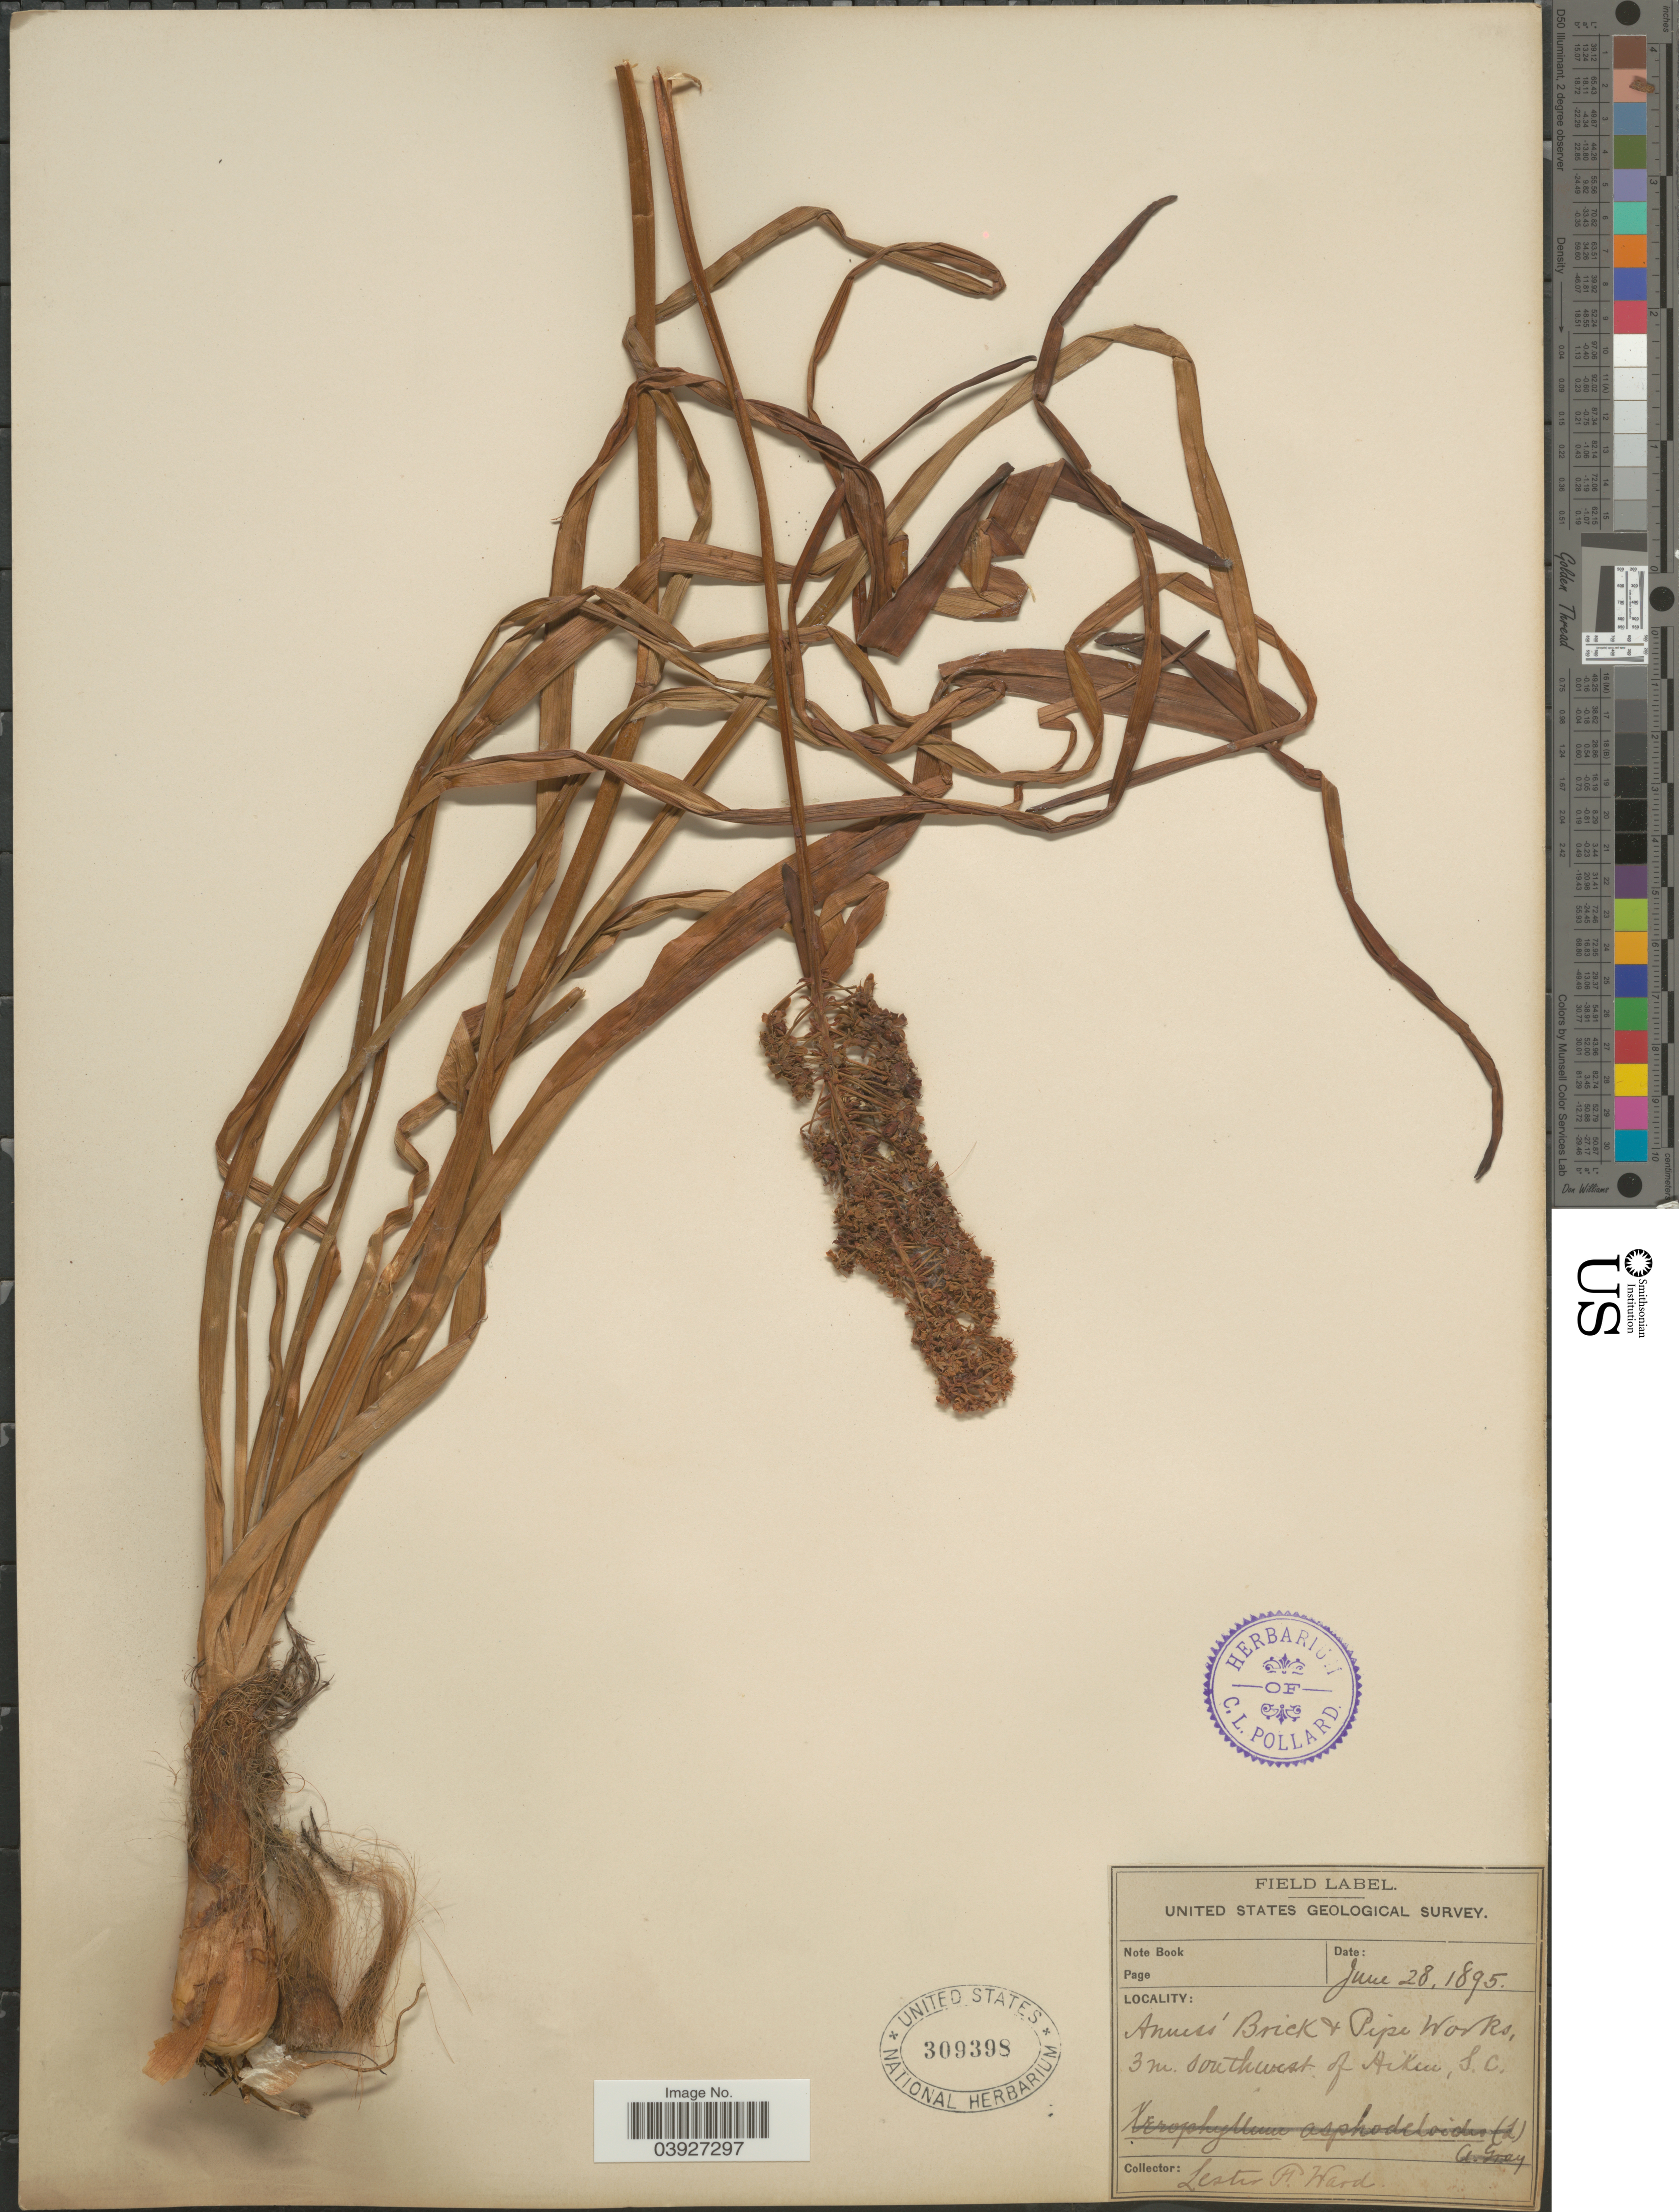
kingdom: Plantae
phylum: Tracheophyta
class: Liliopsida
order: Liliales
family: Melanthiaceae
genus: Amianthium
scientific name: Amianthium muscitoxicum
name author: (Walter) A. Gray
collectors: L. F. Ward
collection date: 1895-06-28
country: United States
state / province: South Carolina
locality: Anness' Brick + Pipe Works, 3 m. southwest of Aiken.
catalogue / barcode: US 309398